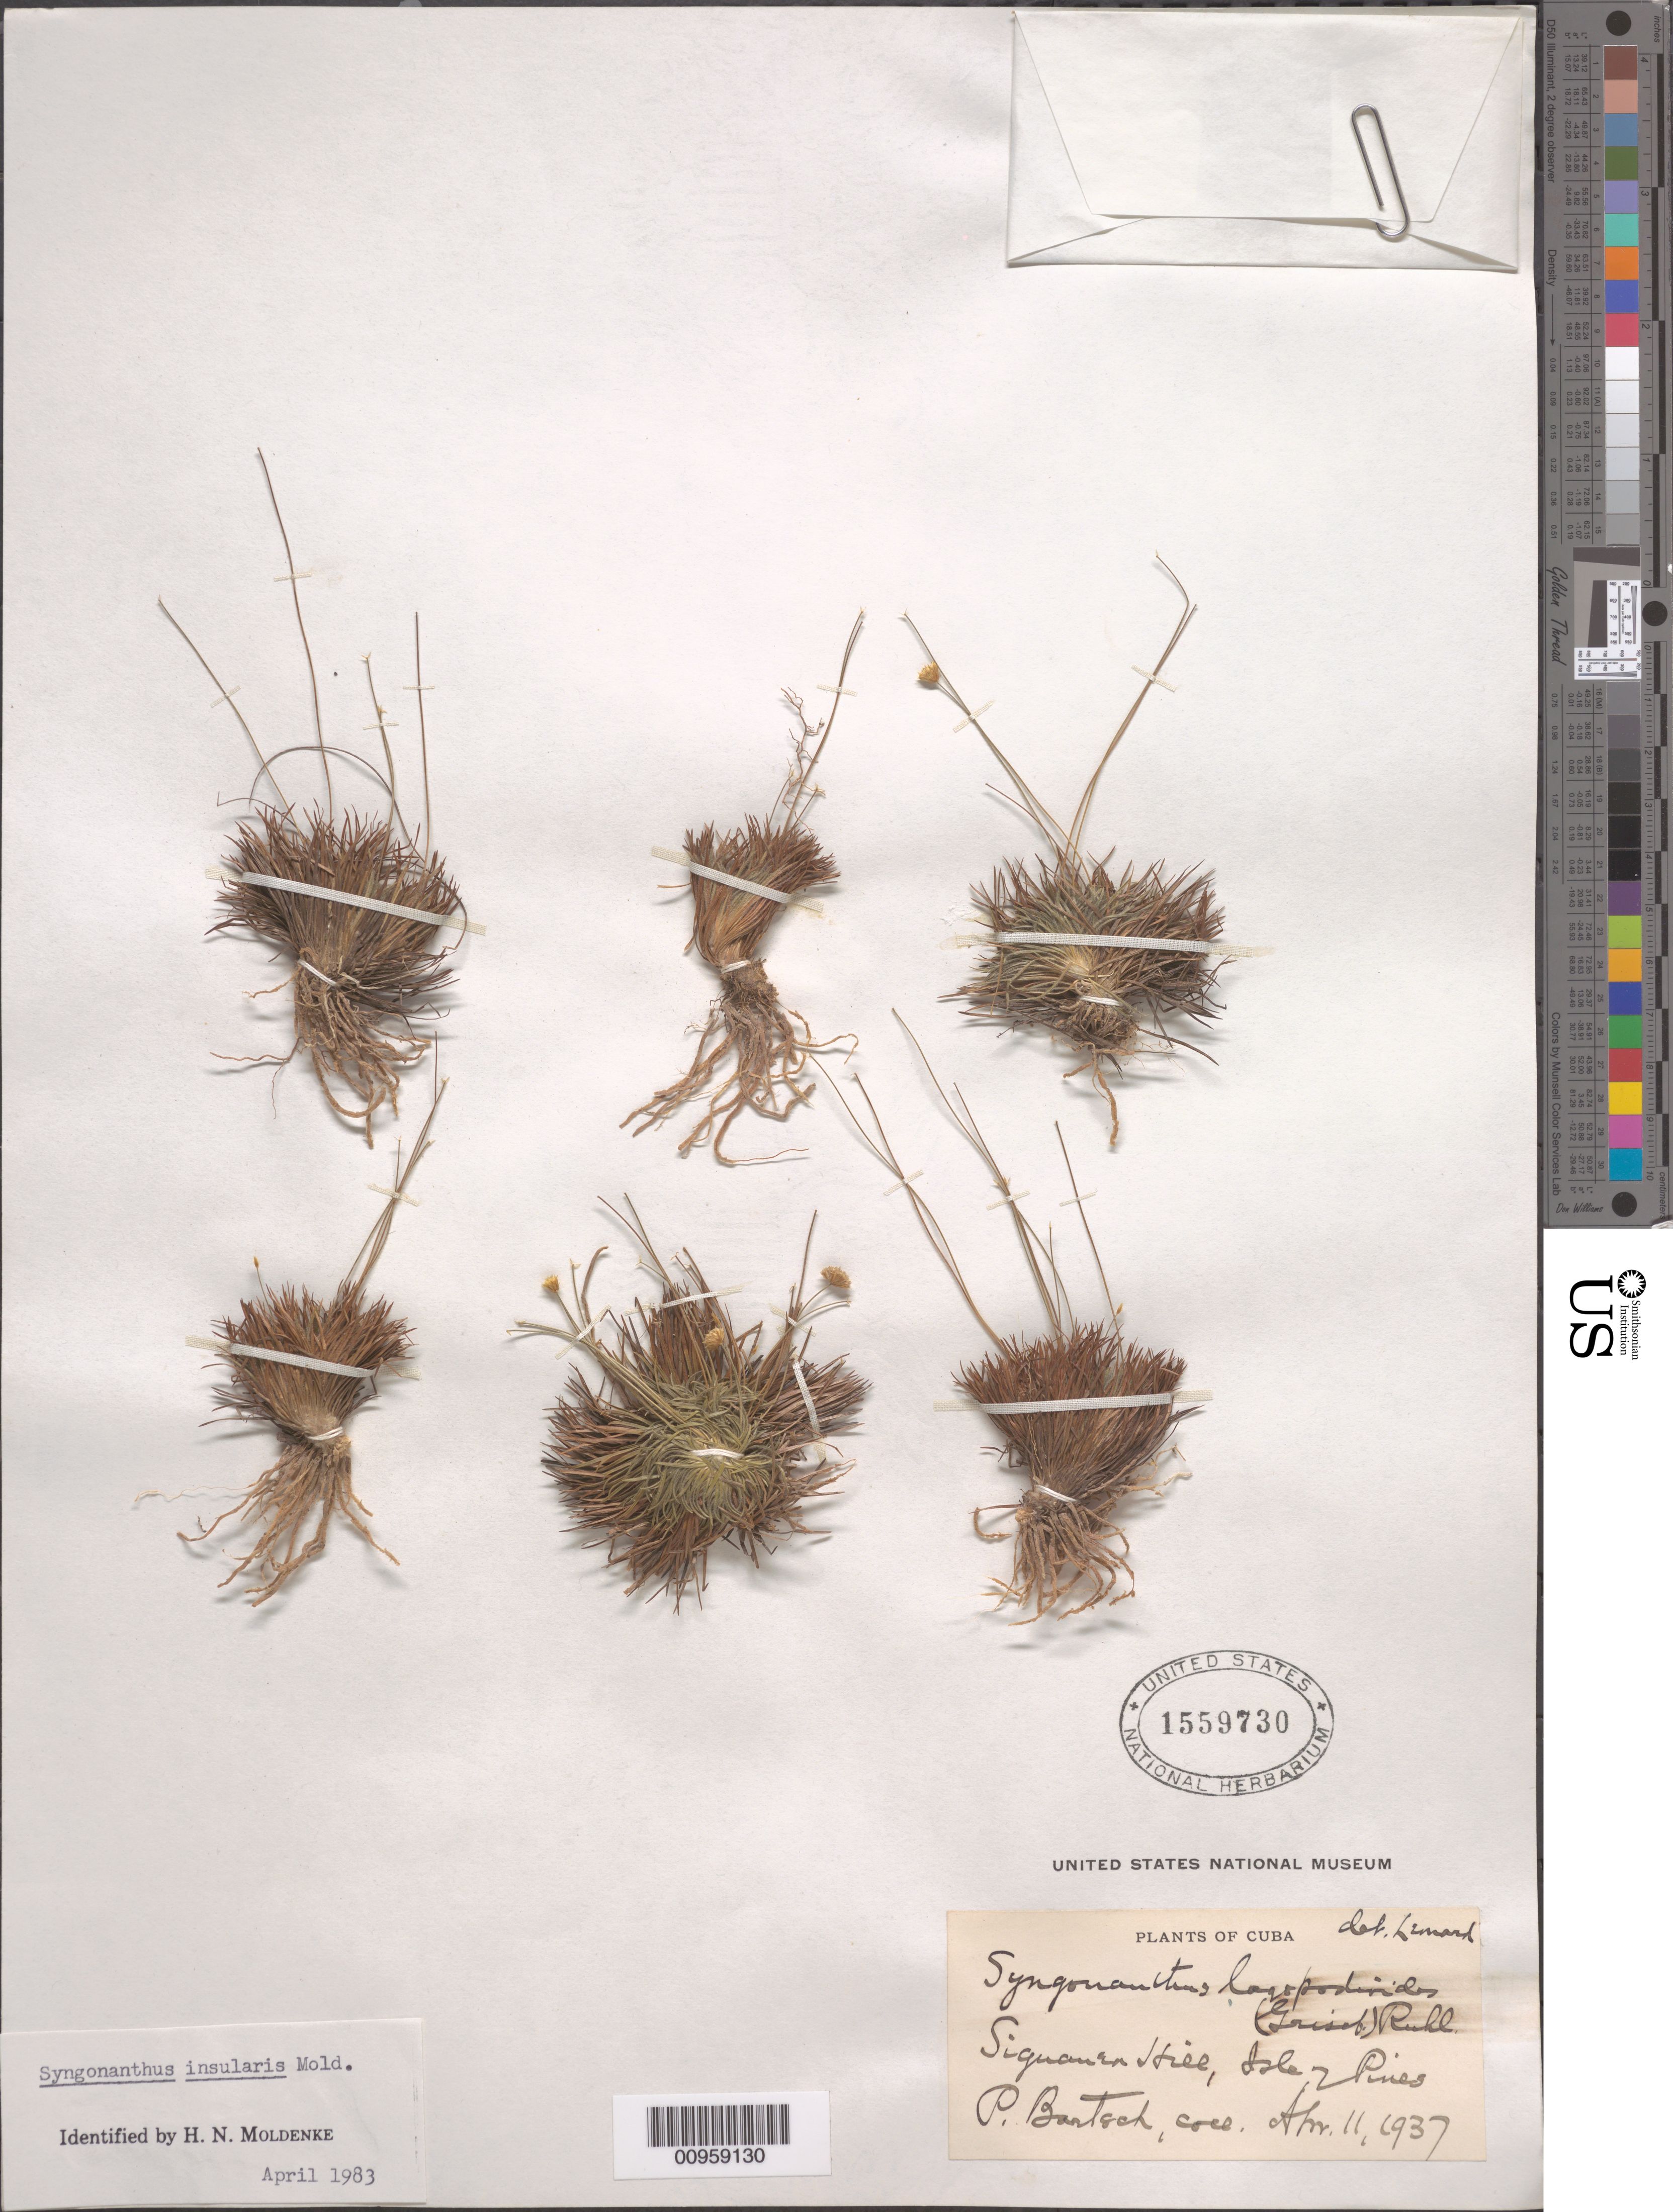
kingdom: Plantae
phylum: Tracheophyta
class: Liliopsida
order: Poales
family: Eriocaulaceae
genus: Syngonanthus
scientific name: Syngonanthus insularis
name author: Moldenke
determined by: Moldenke, H. N.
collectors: P. Bartsch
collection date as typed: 11 Apr 1937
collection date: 1937-04-11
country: Cuba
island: Isla de la Juventud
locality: Siguanea Hill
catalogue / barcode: US 1559730